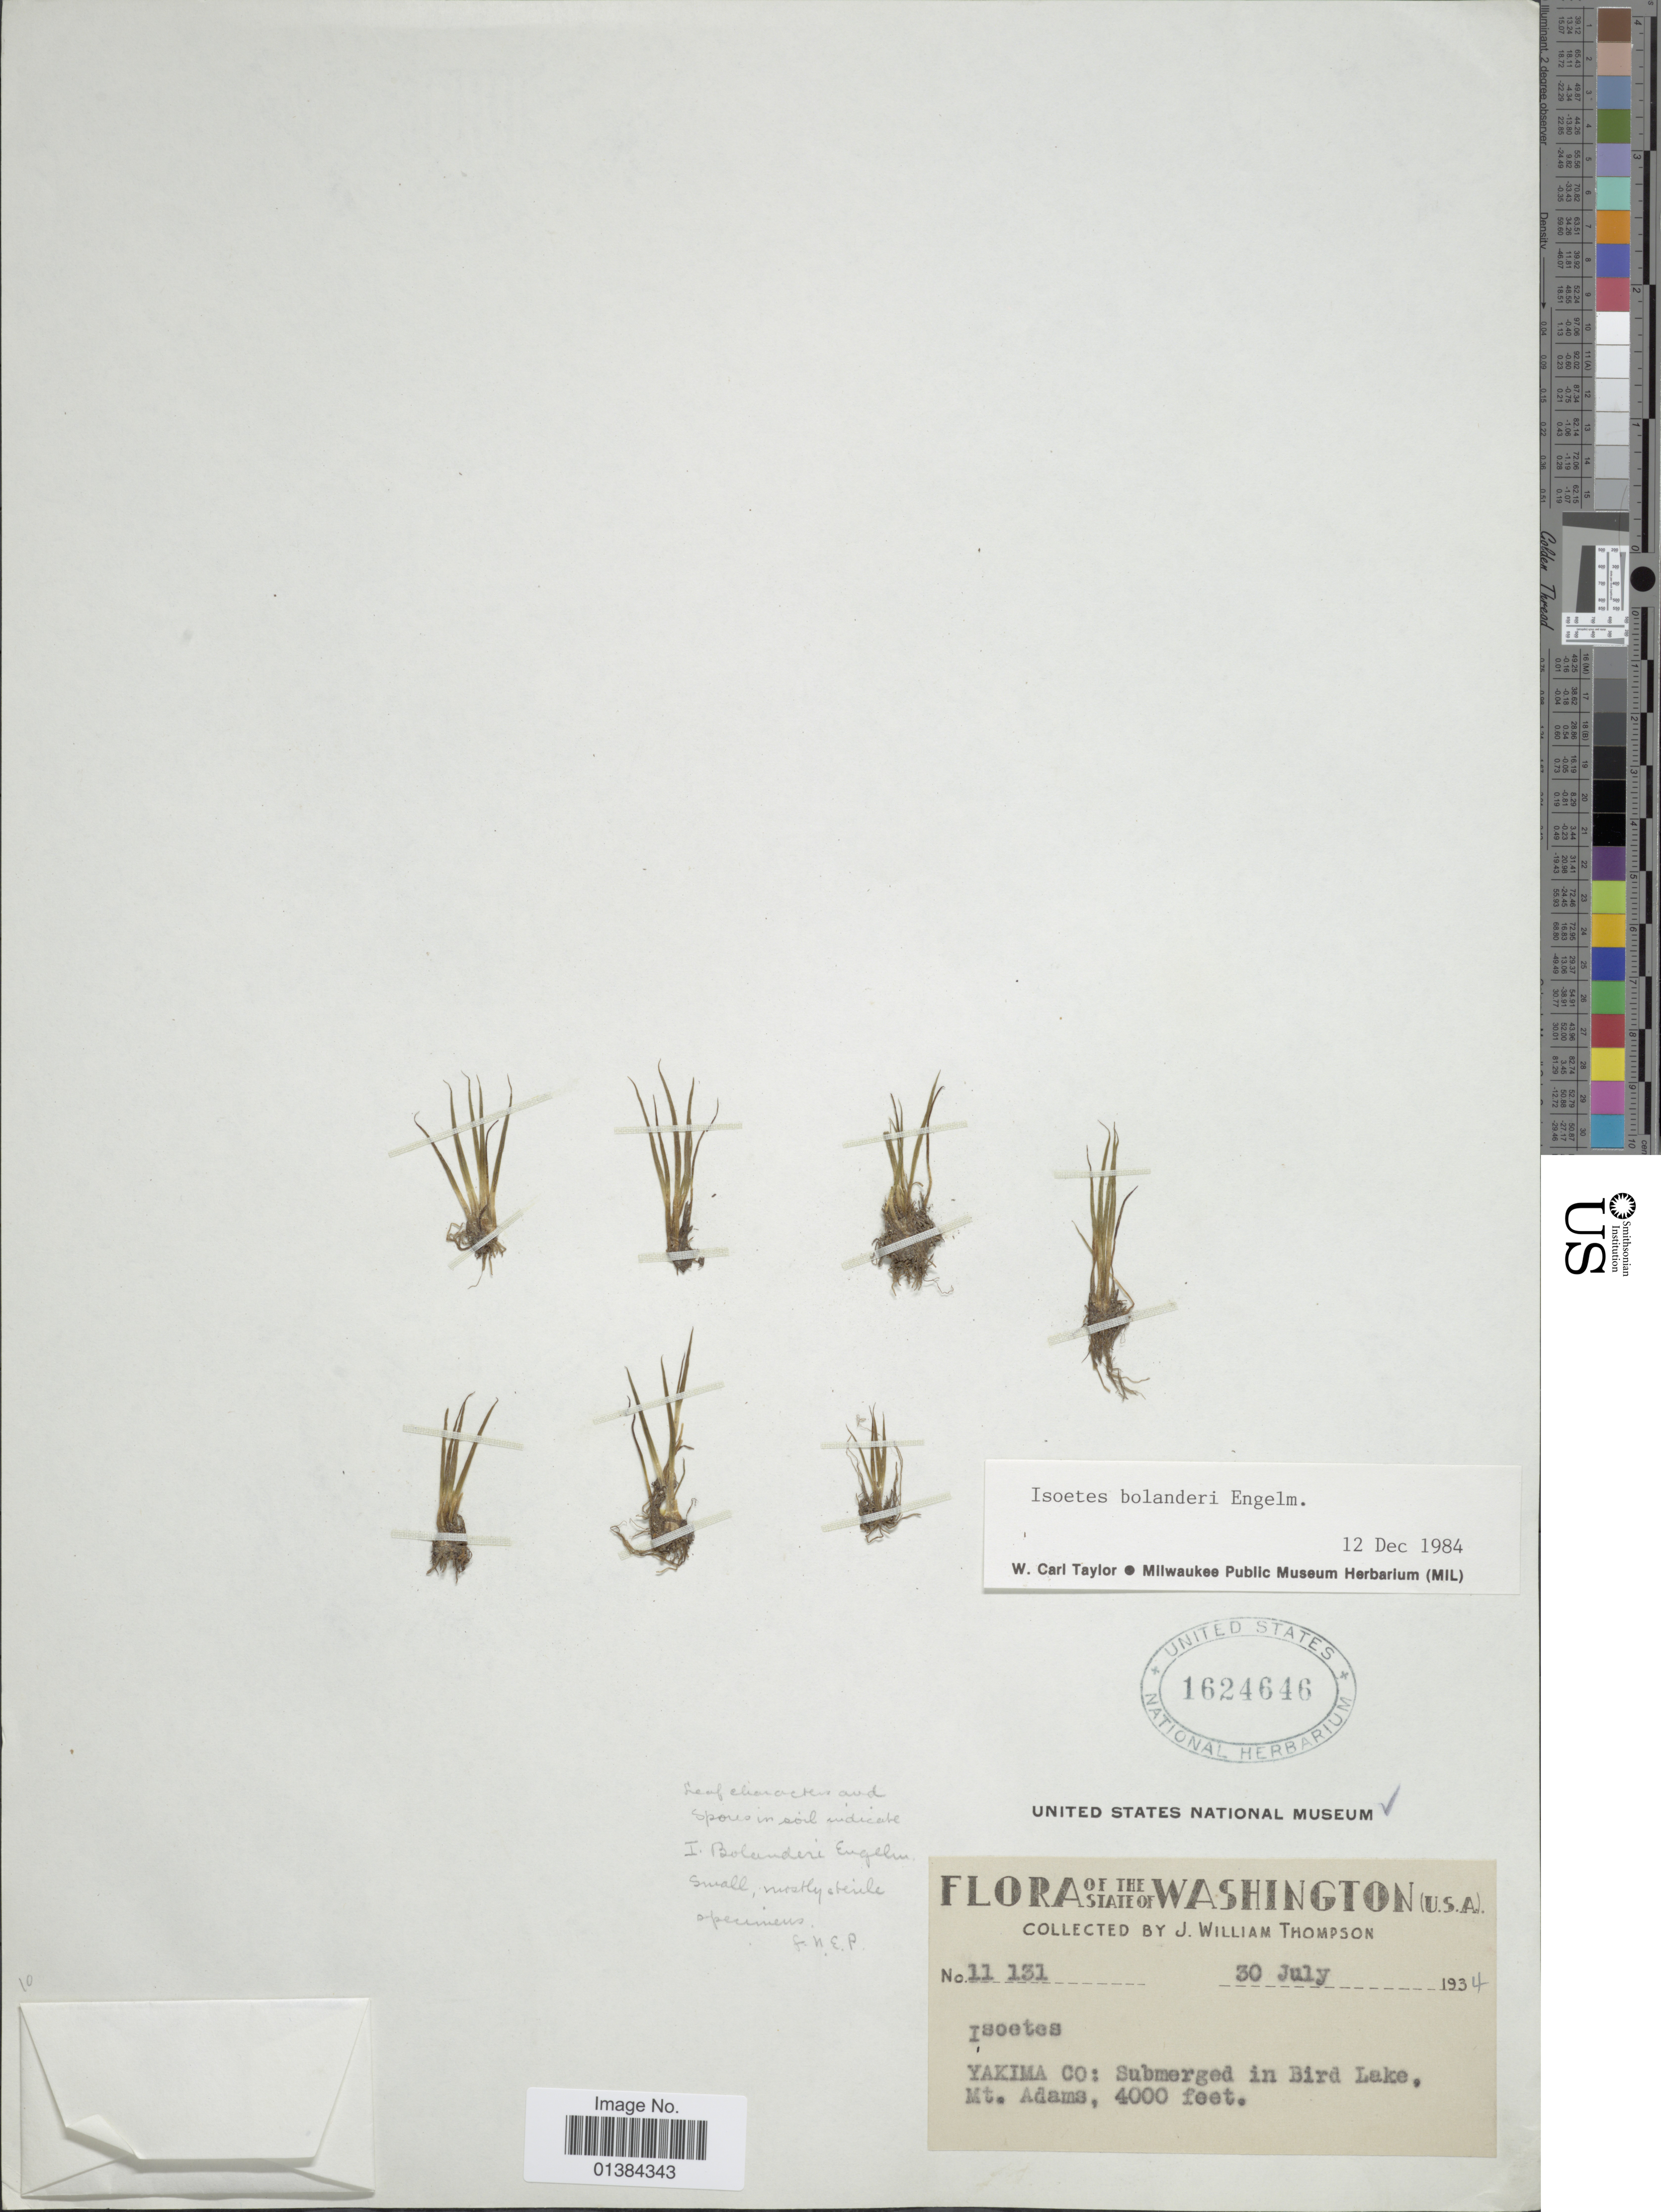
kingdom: Plantae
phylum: Tracheophyta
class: Lycopodiopsida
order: Isoetales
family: Isoetaceae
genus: Isoetes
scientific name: Isoetes bolanderi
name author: Engelm.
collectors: J. W. Thompson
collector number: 11131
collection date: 1934-07-30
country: United States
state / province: Washington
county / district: Yakima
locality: Yakima Co: Submerged in Bird Lake, Mt. Adams.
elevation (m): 1219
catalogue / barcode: US 1624646